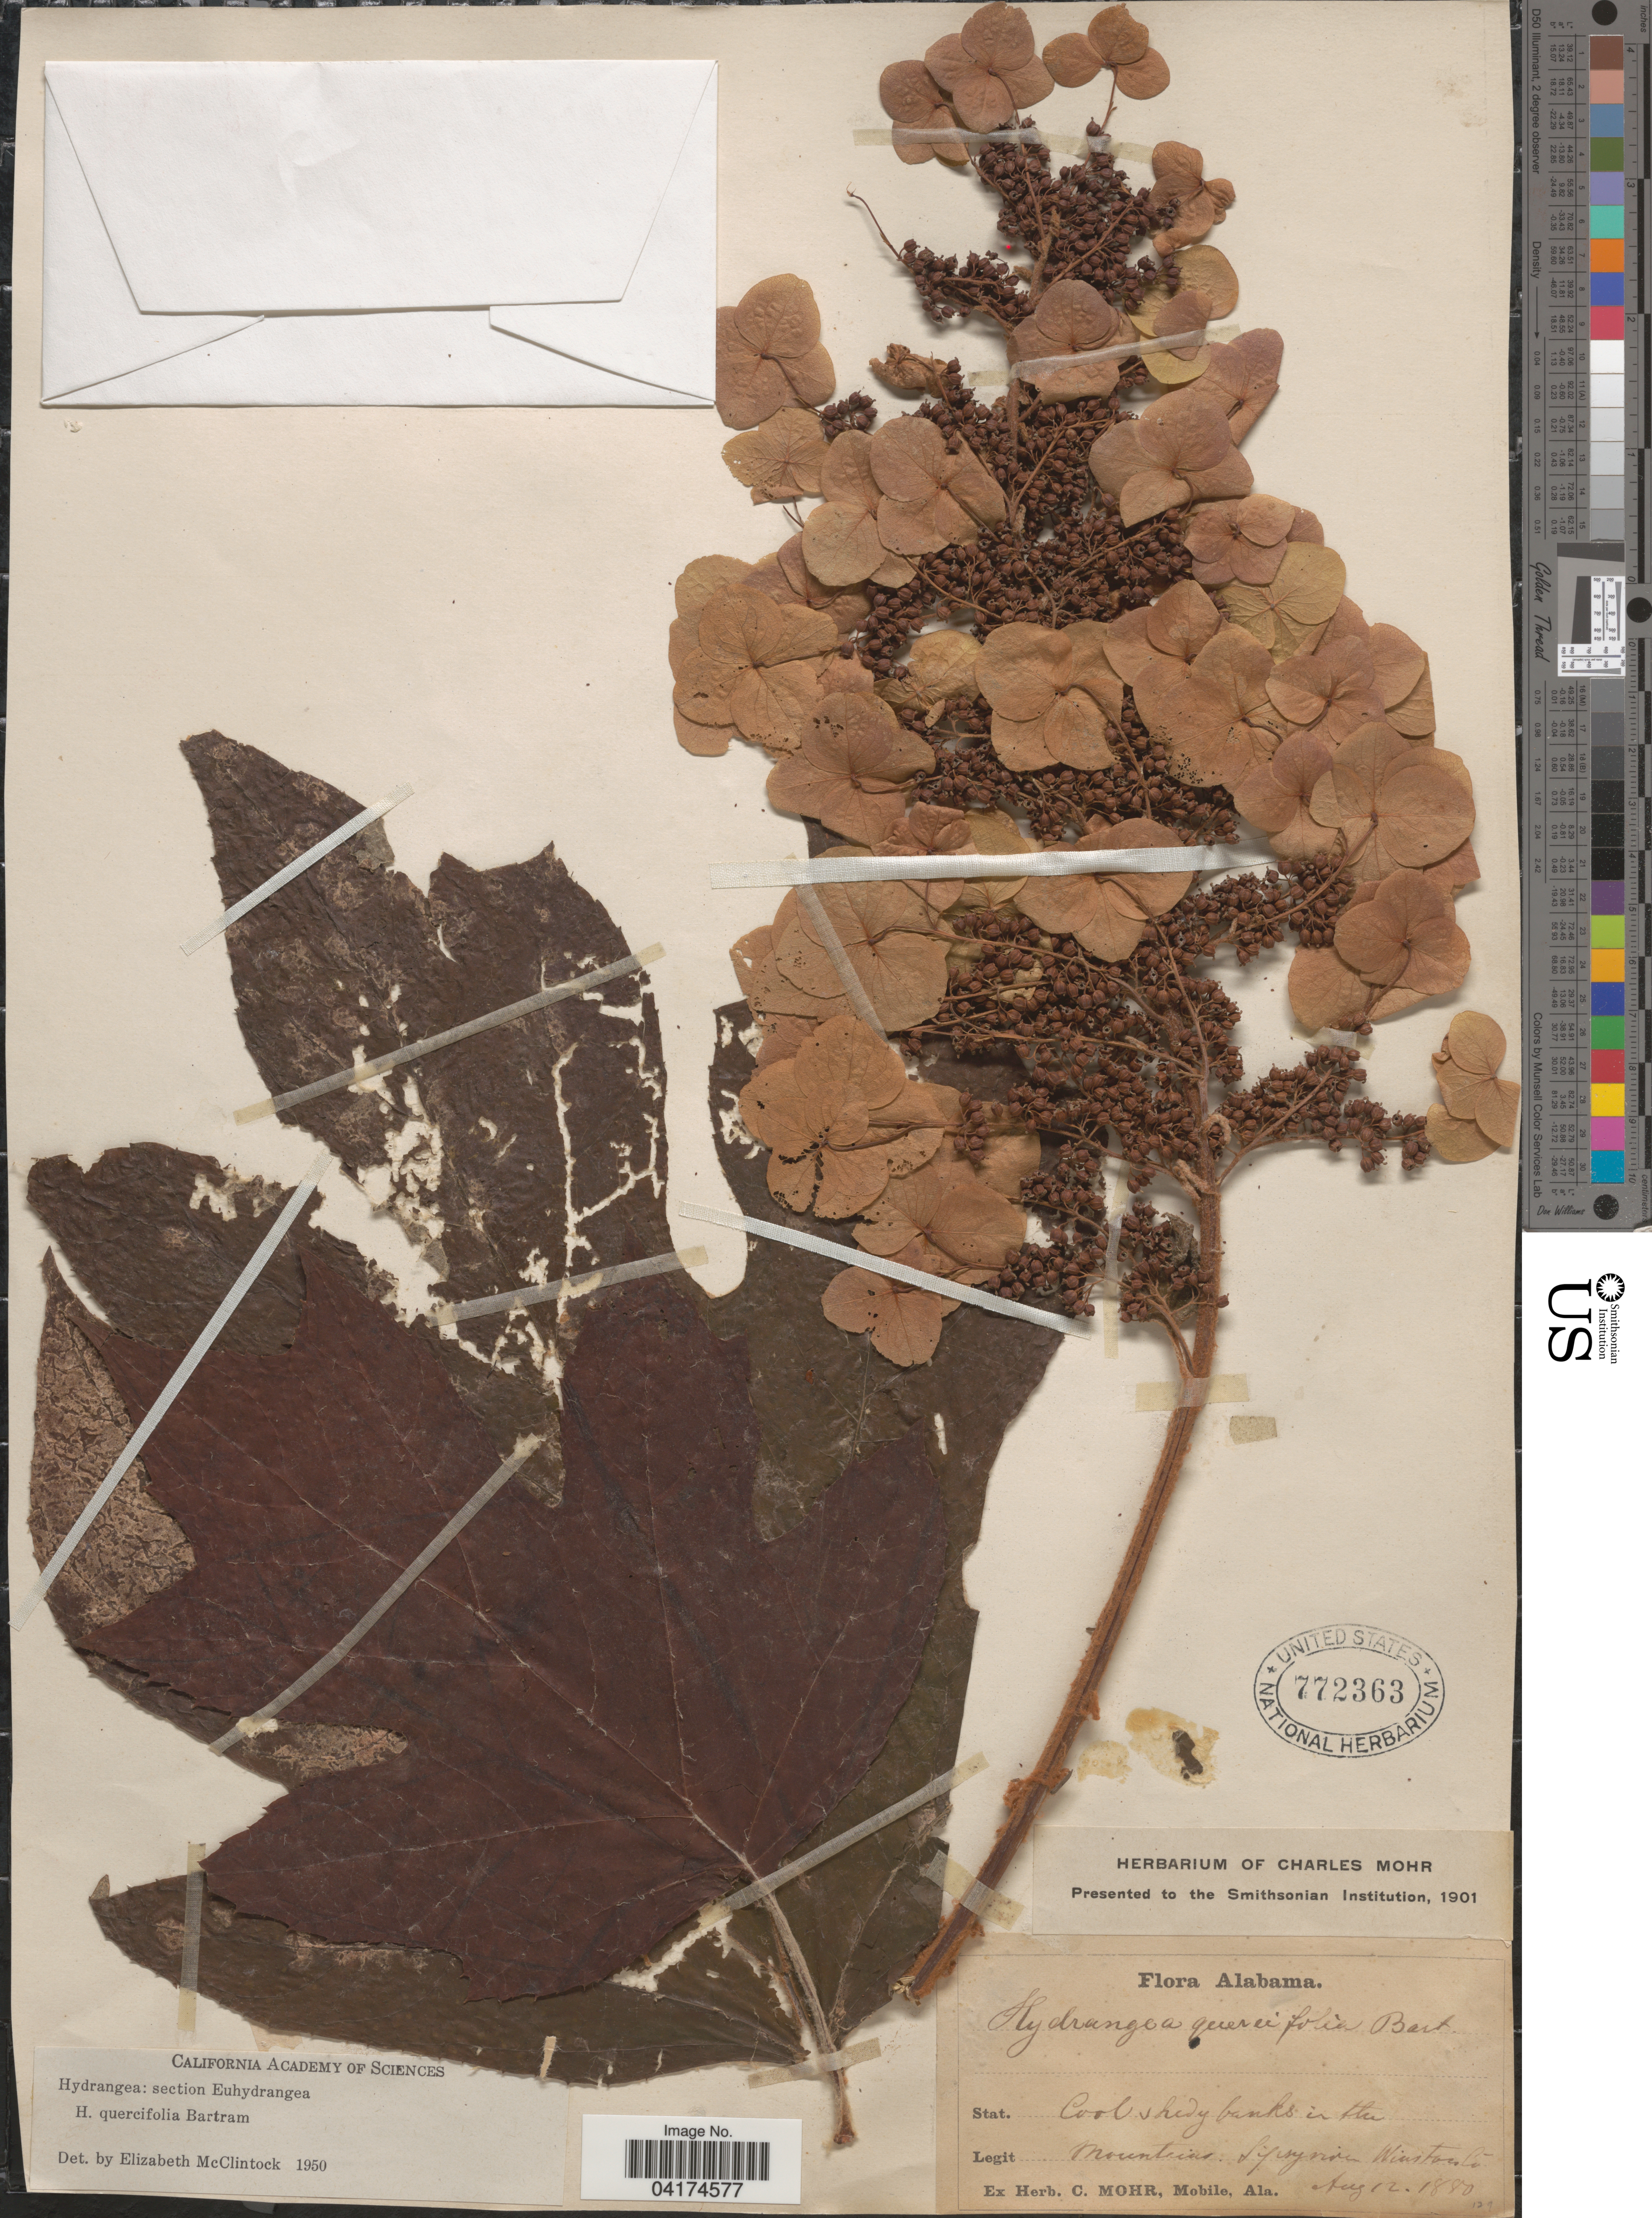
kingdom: Plantae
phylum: Tracheophyta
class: Magnoliopsida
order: Cornales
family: Hydrangeaceae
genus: Hydrangea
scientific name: Hydrangea quercifolia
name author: W. Bartram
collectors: ex herb. C. Mohr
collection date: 1880-08-12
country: United States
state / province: Alabama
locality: Cool shady banks in the mountains. Sipsey river Winston Co.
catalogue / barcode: US 772363